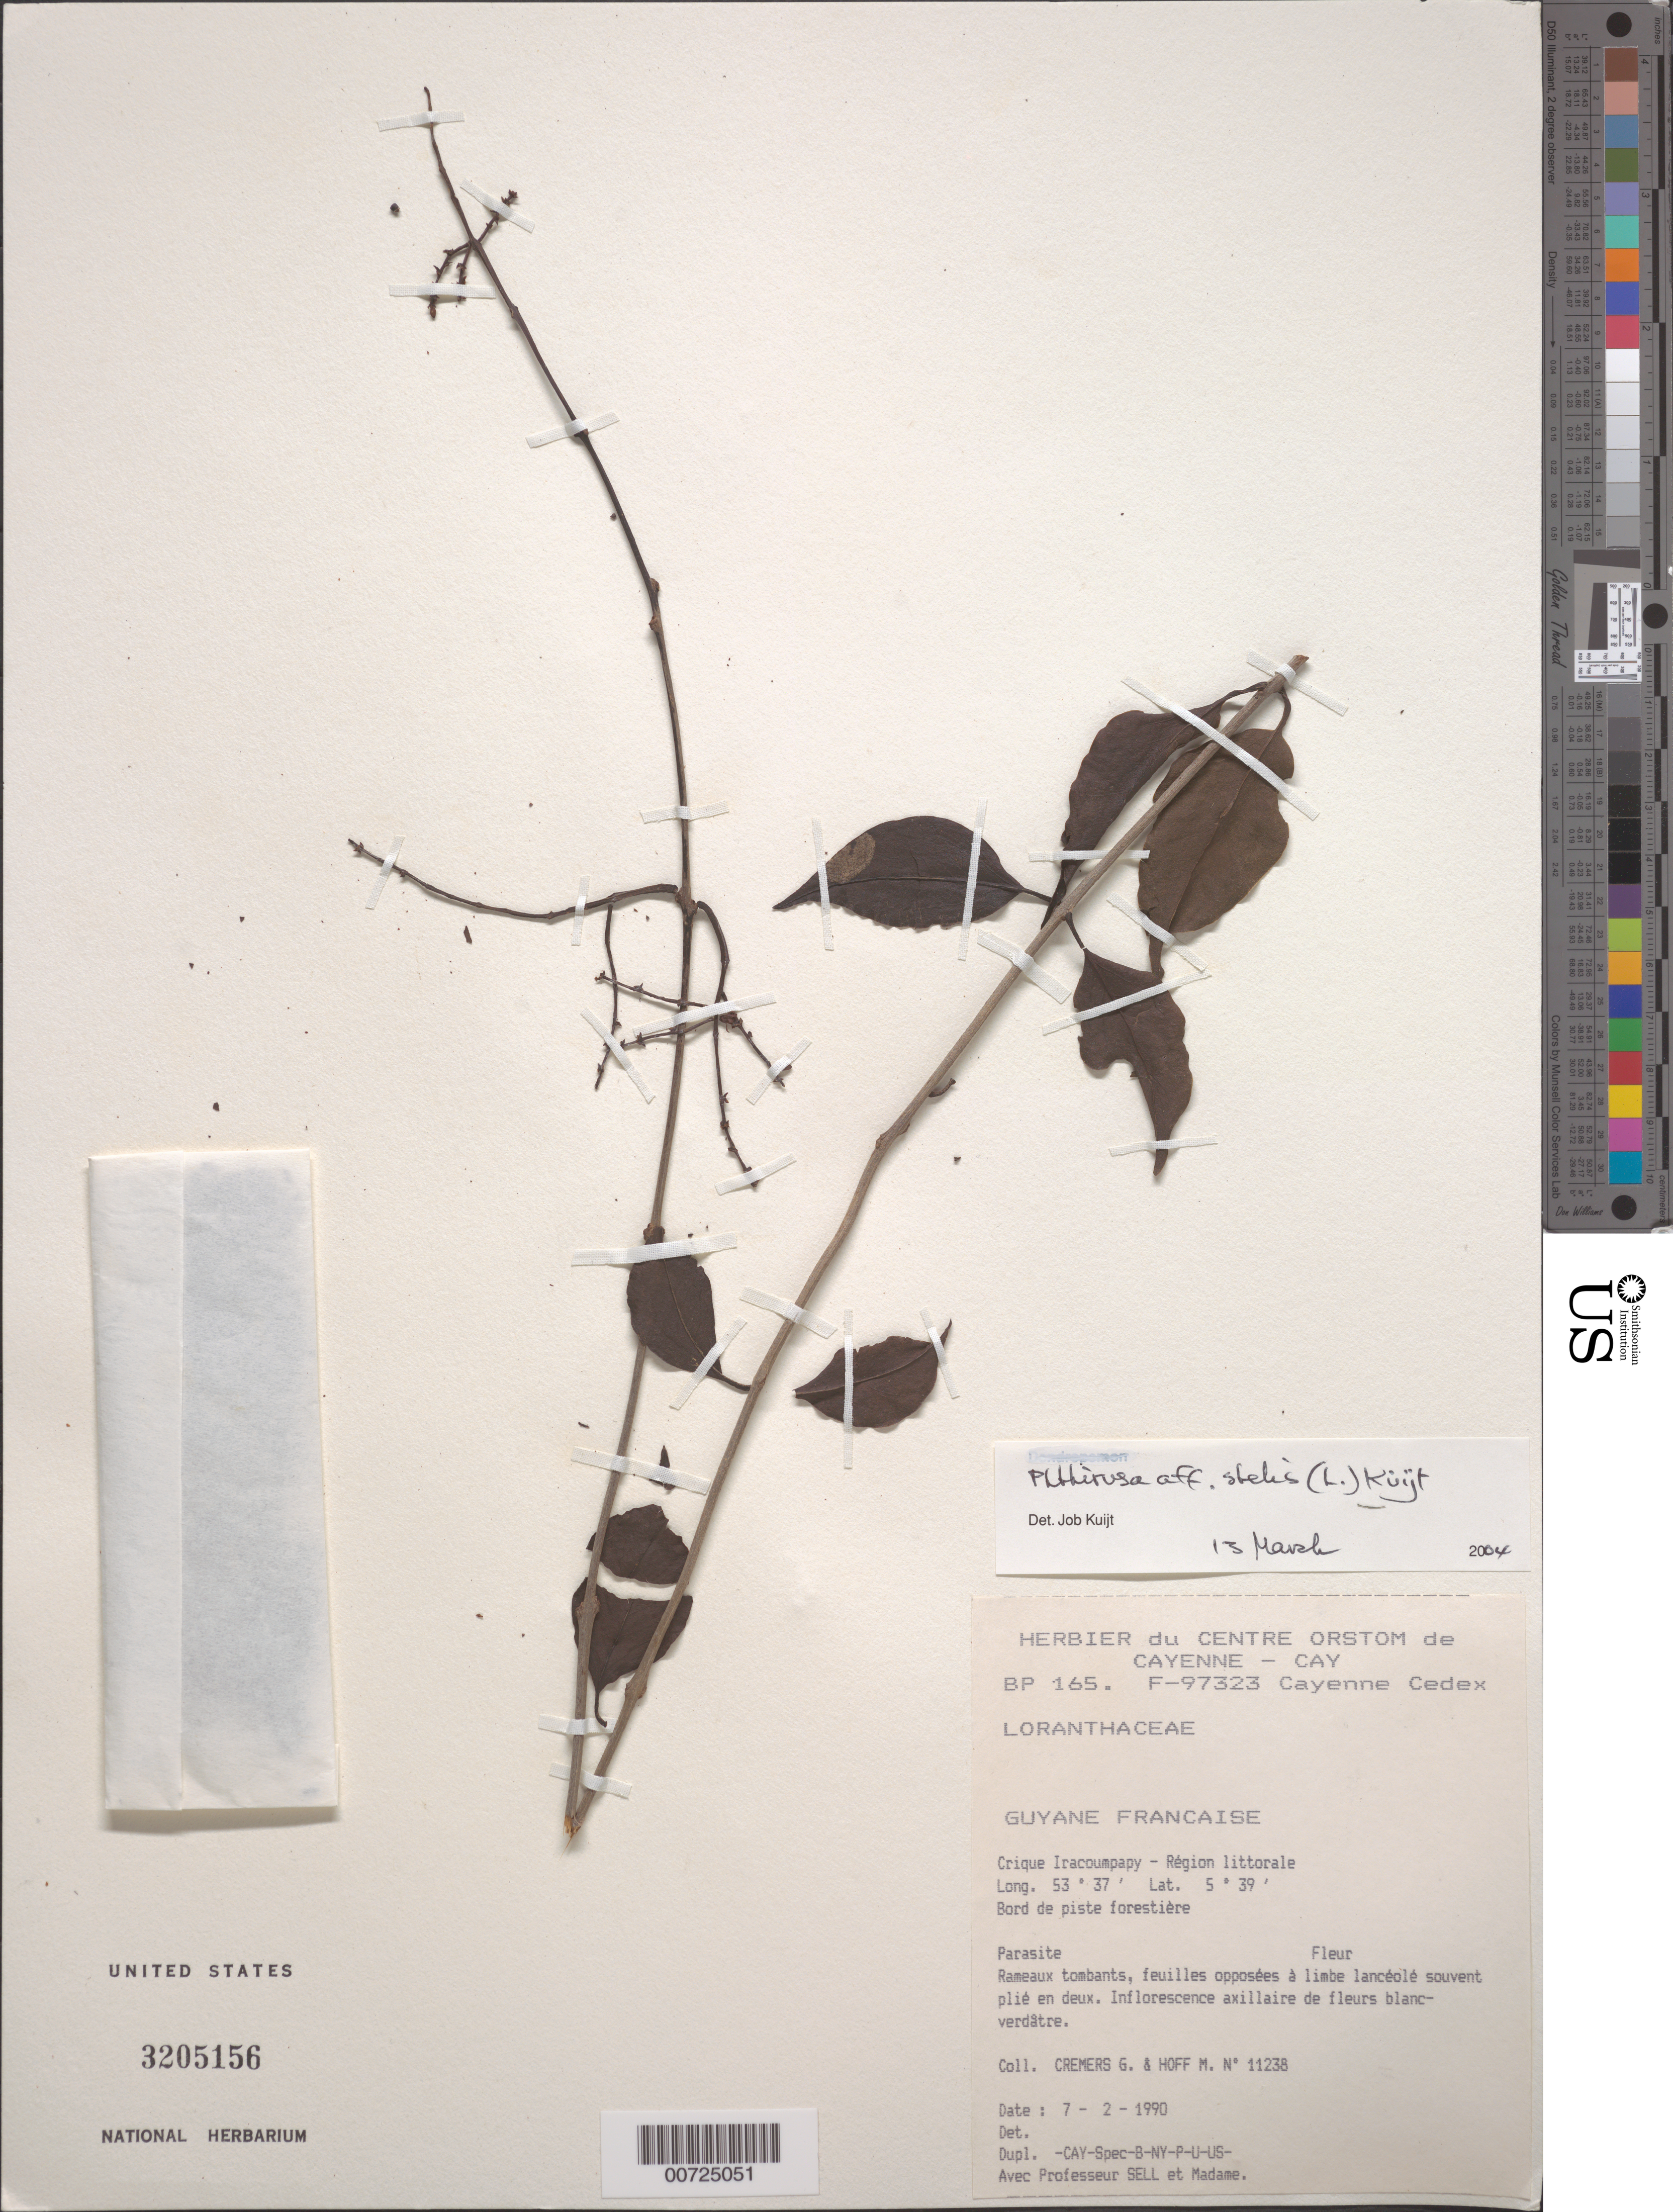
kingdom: Plantae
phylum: Tracheophyta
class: Magnoliopsida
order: Santalales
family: Loranthaceae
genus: Phthirusa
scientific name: Phthirusa stelis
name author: (L.) Kuijt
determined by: Kuijt, Job, (CANADA)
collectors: G. Cremers & M. Hoff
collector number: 11238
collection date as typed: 7-Feb-90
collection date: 1990-02-07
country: French Guiana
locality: Crique Iracoumpapy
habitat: Forest trail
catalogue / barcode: US 3205156